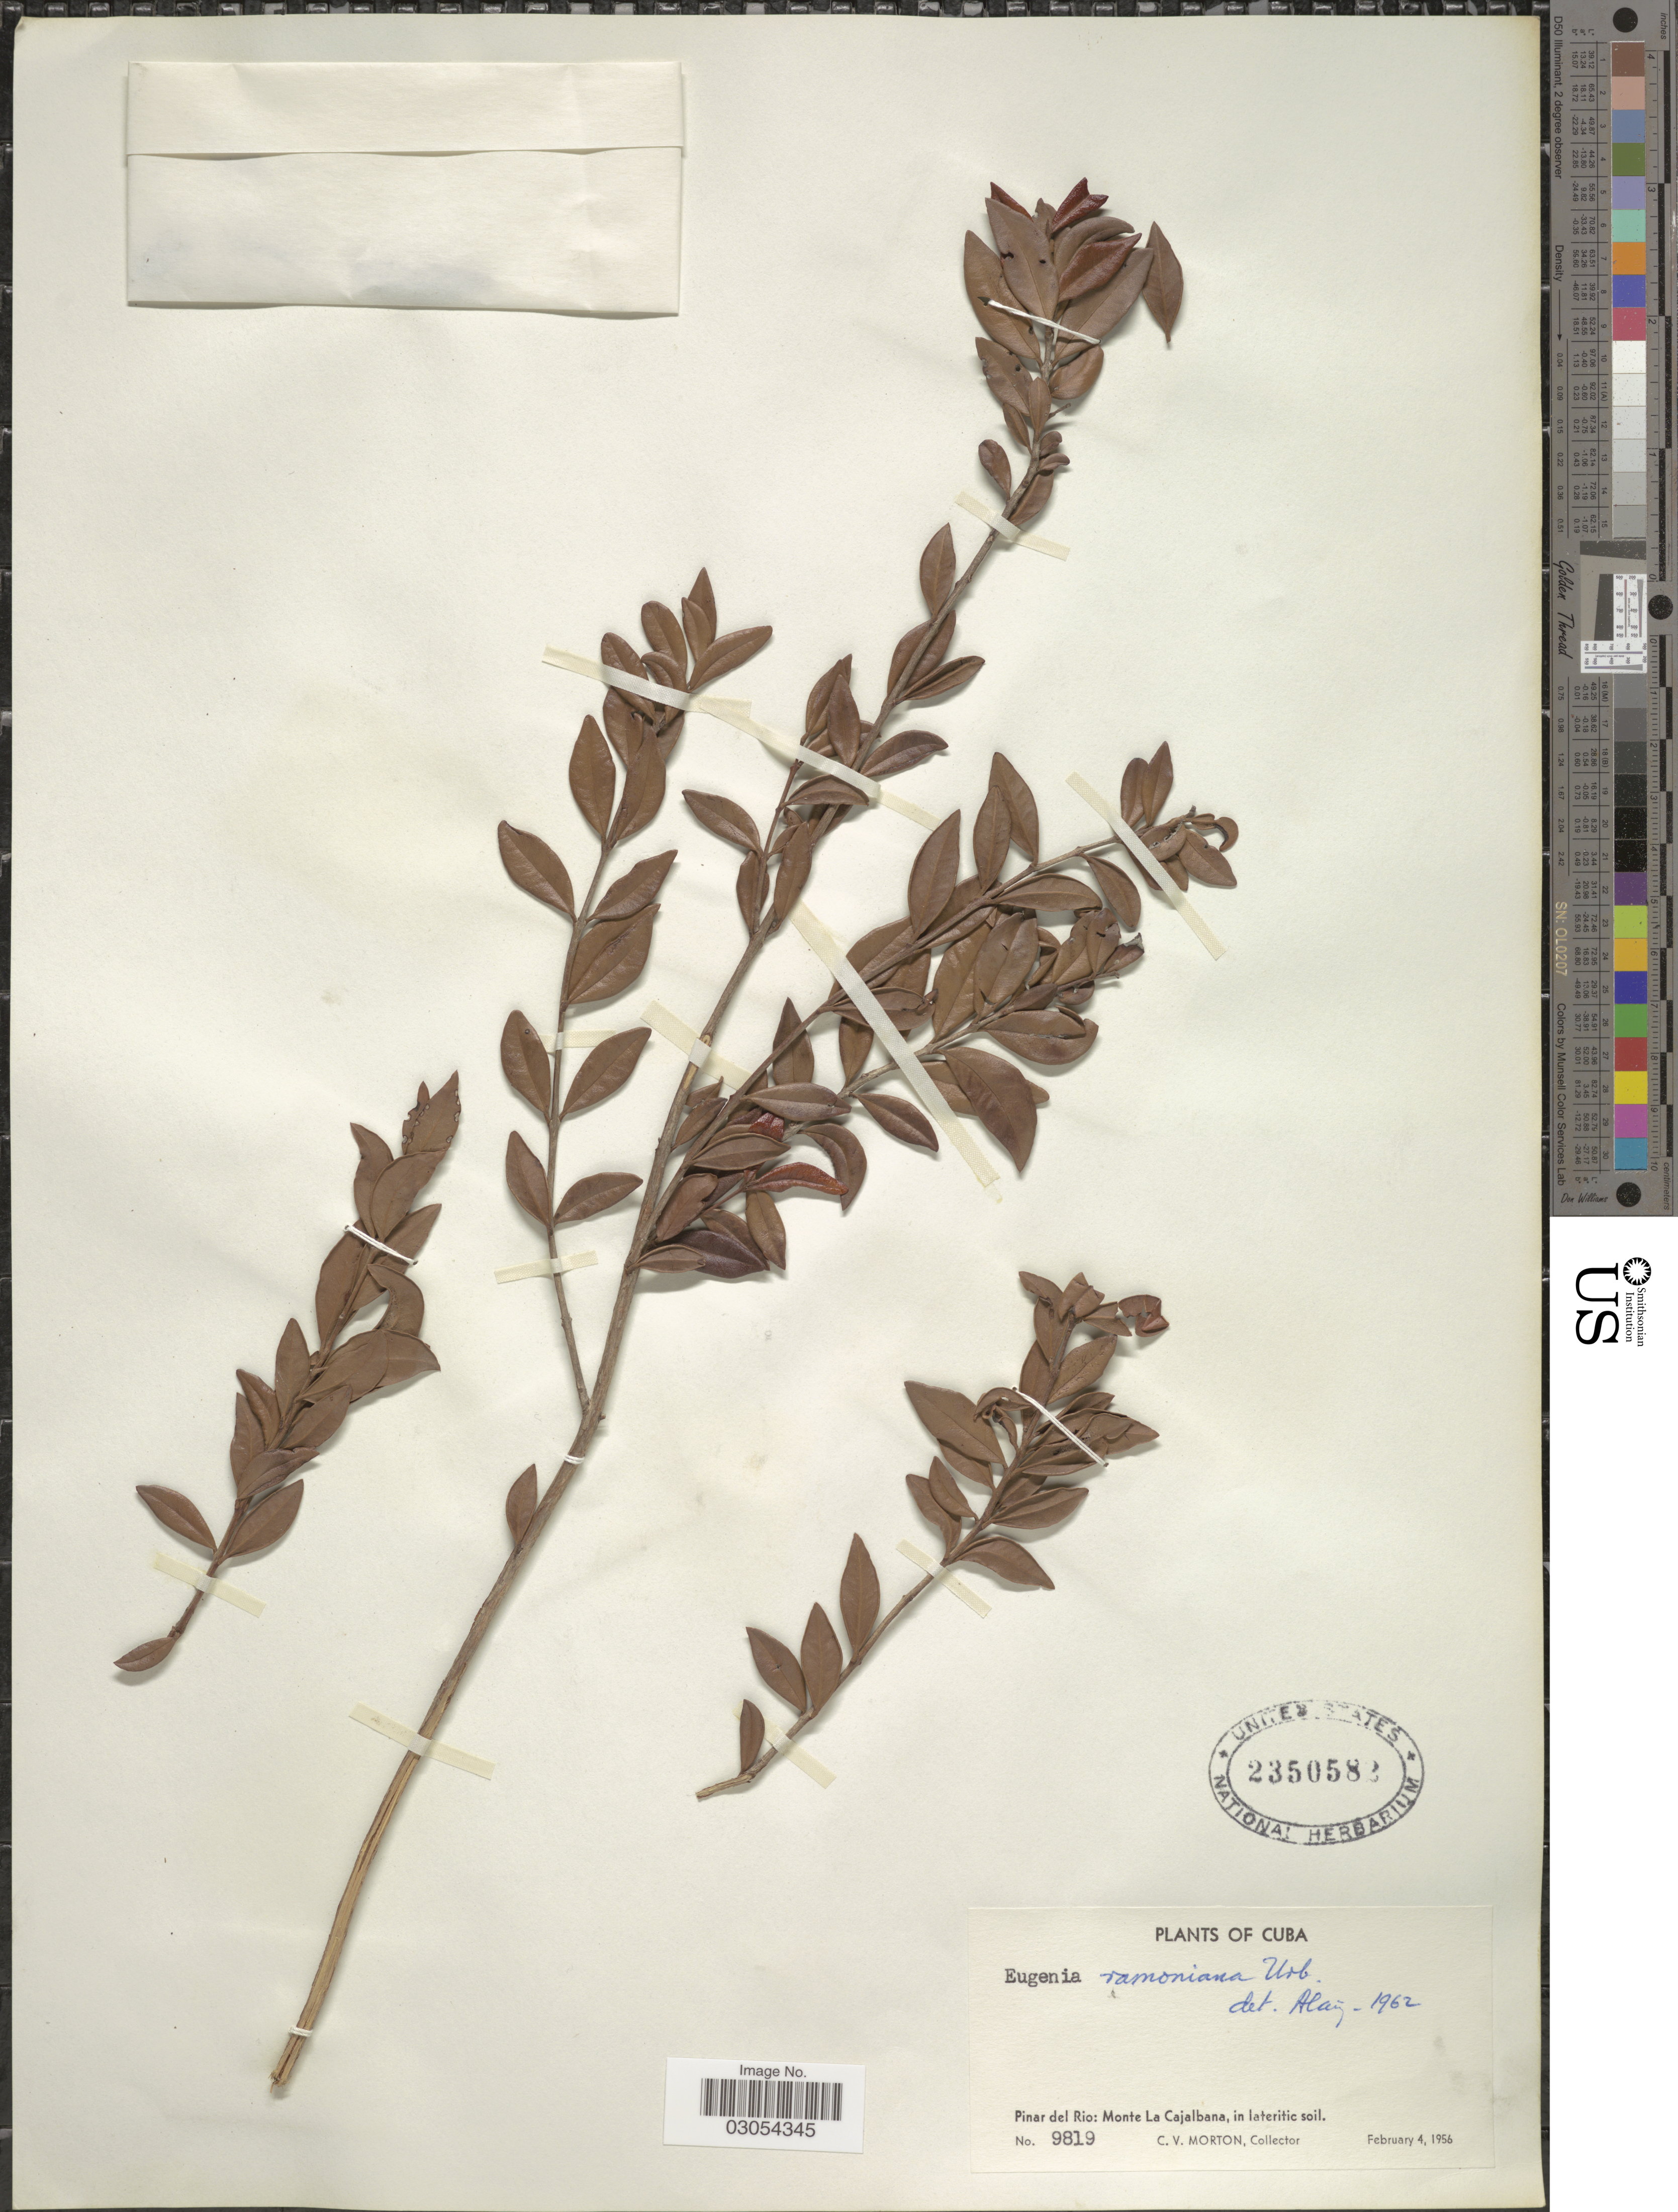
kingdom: Plantae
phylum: Tracheophyta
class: Magnoliopsida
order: Myrtales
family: Myrtaceae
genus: Eugenia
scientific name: Eugenia ramoniana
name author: Urb.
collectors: C. V. Morton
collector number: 9819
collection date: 1956-02-04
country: Cuba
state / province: Pinar del Río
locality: Monte La Cajalbana.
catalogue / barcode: US 2350582